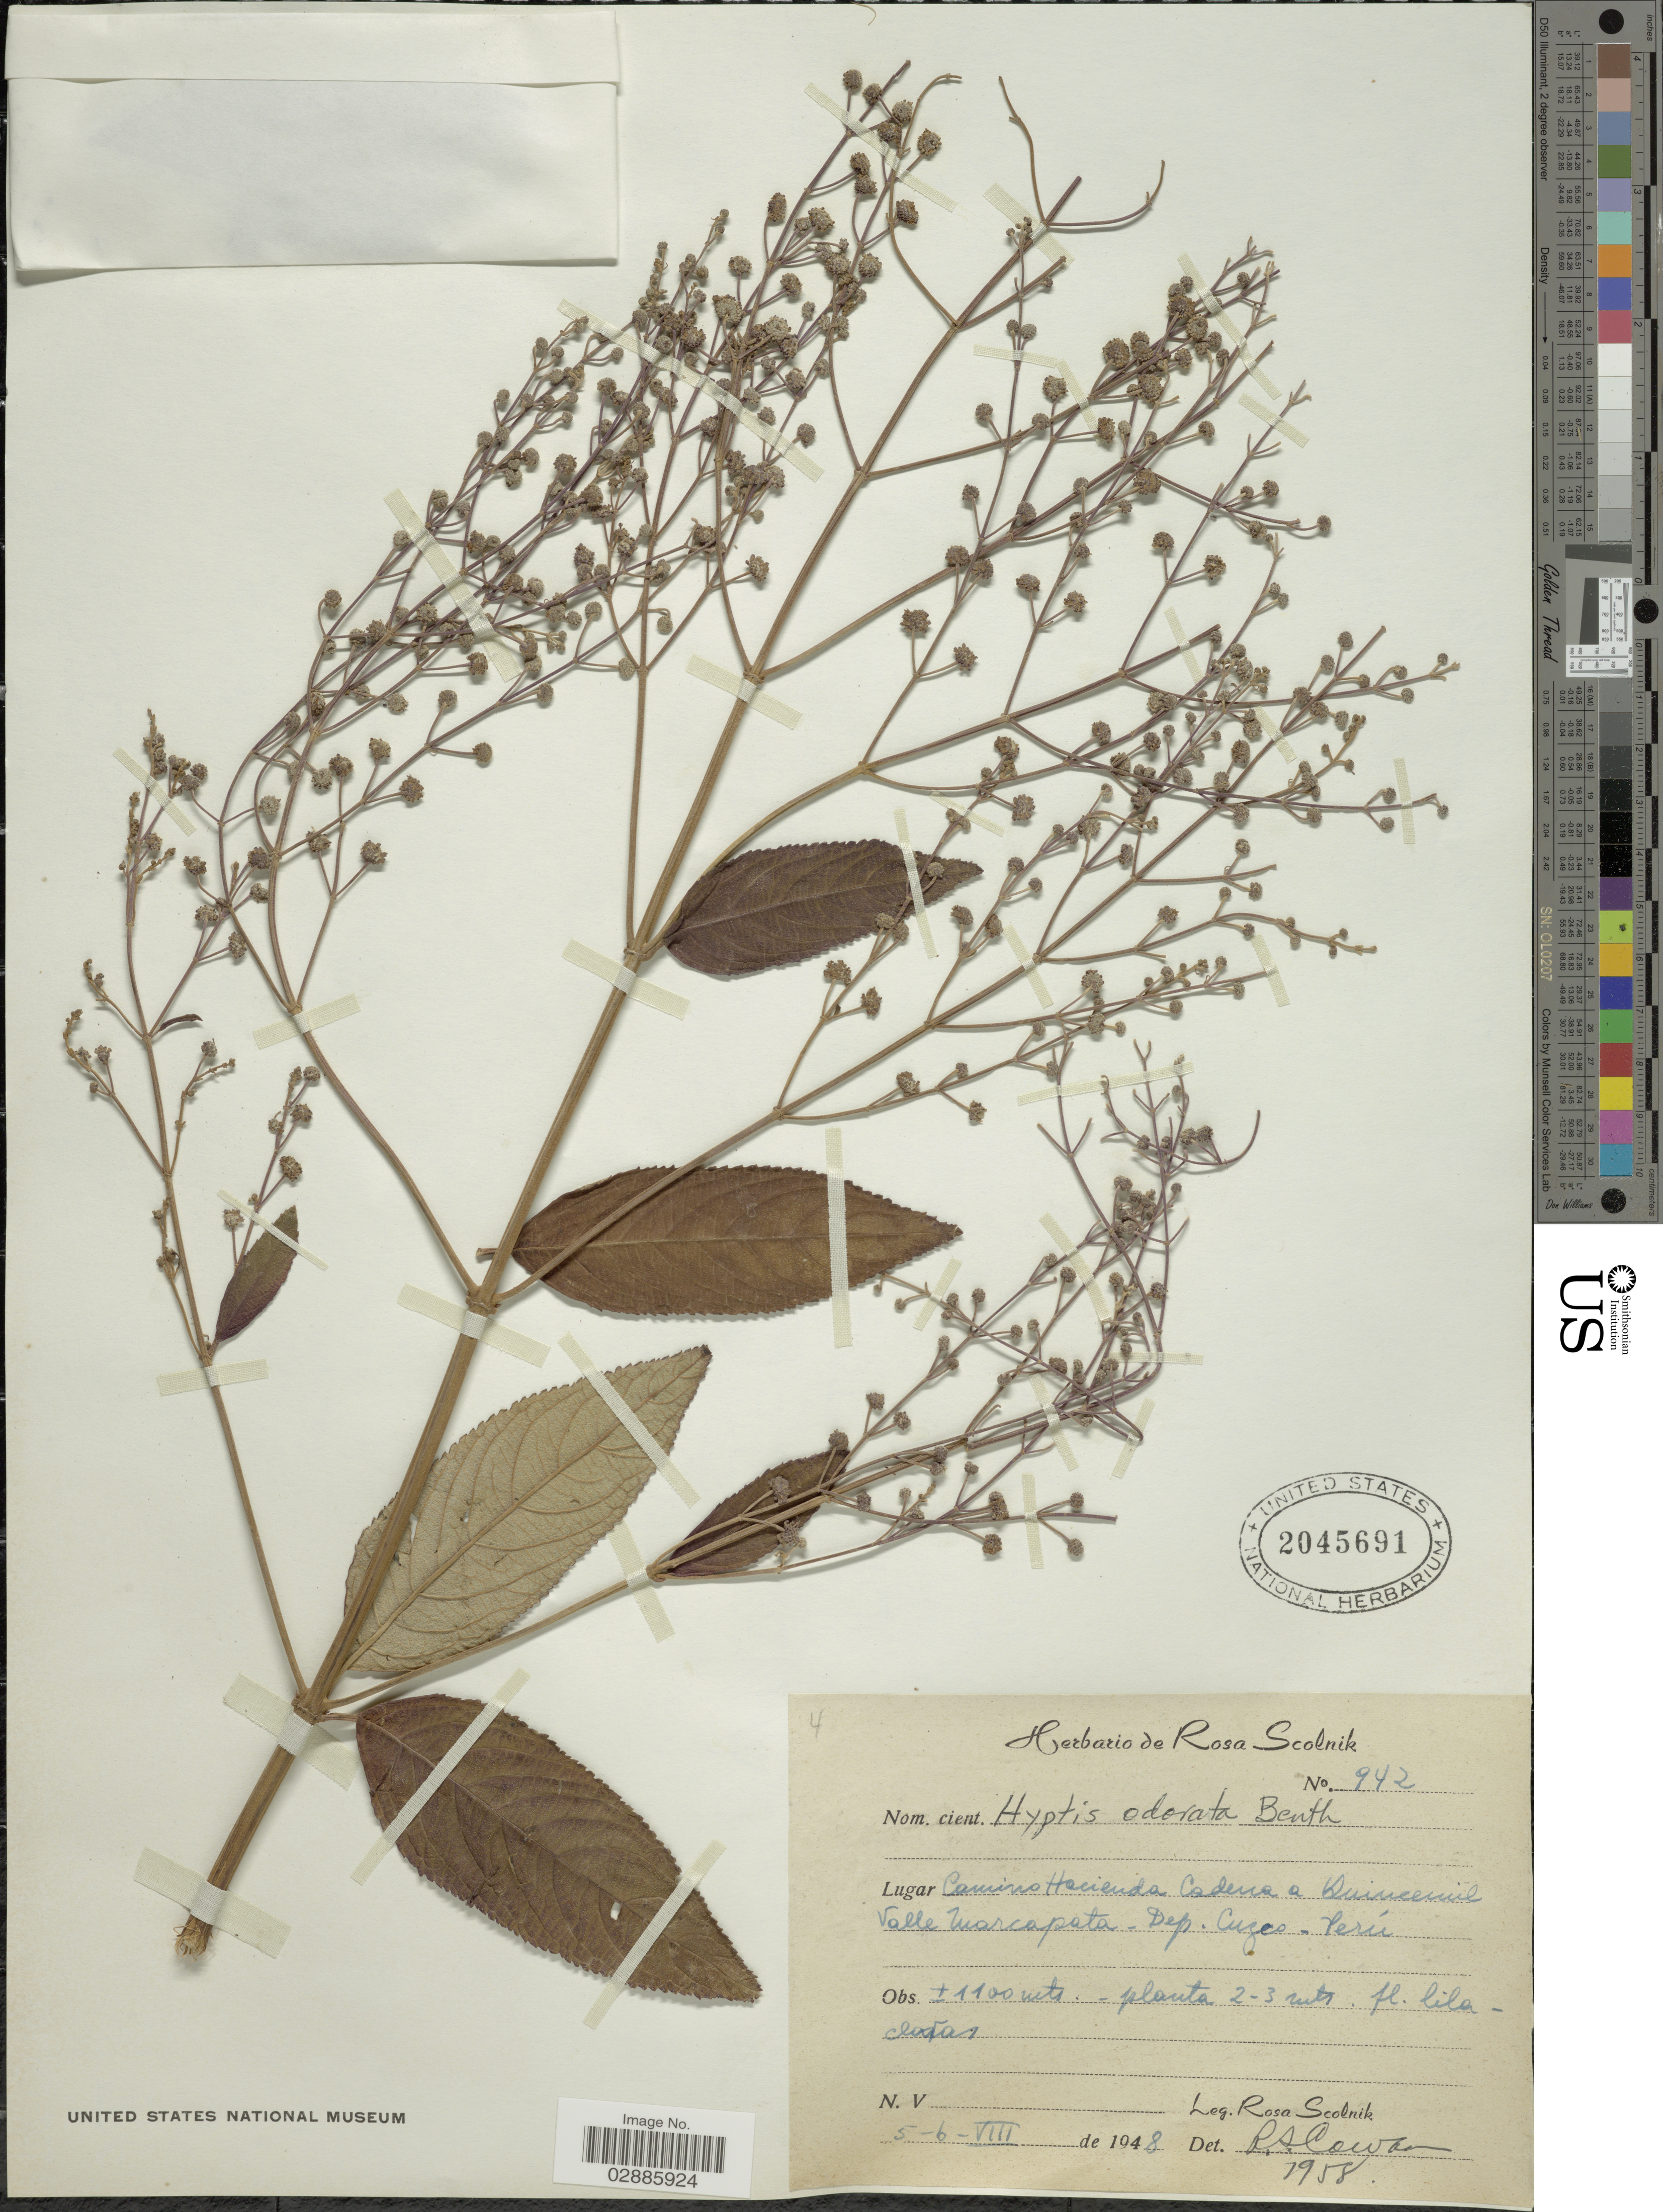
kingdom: Plantae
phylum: Tracheophyta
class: Magnoliopsida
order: Lamiales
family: Lamiaceae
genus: Hyptis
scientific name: Hyptis odorata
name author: Benth.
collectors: R. Scolnik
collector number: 942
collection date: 1948-08-05/1948-08-06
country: Peru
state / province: Cusco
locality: Camino Hacienda Cadena a Quincemil Valle Marcapta - Dep. Cuzco.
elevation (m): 1100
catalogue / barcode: US 2045691